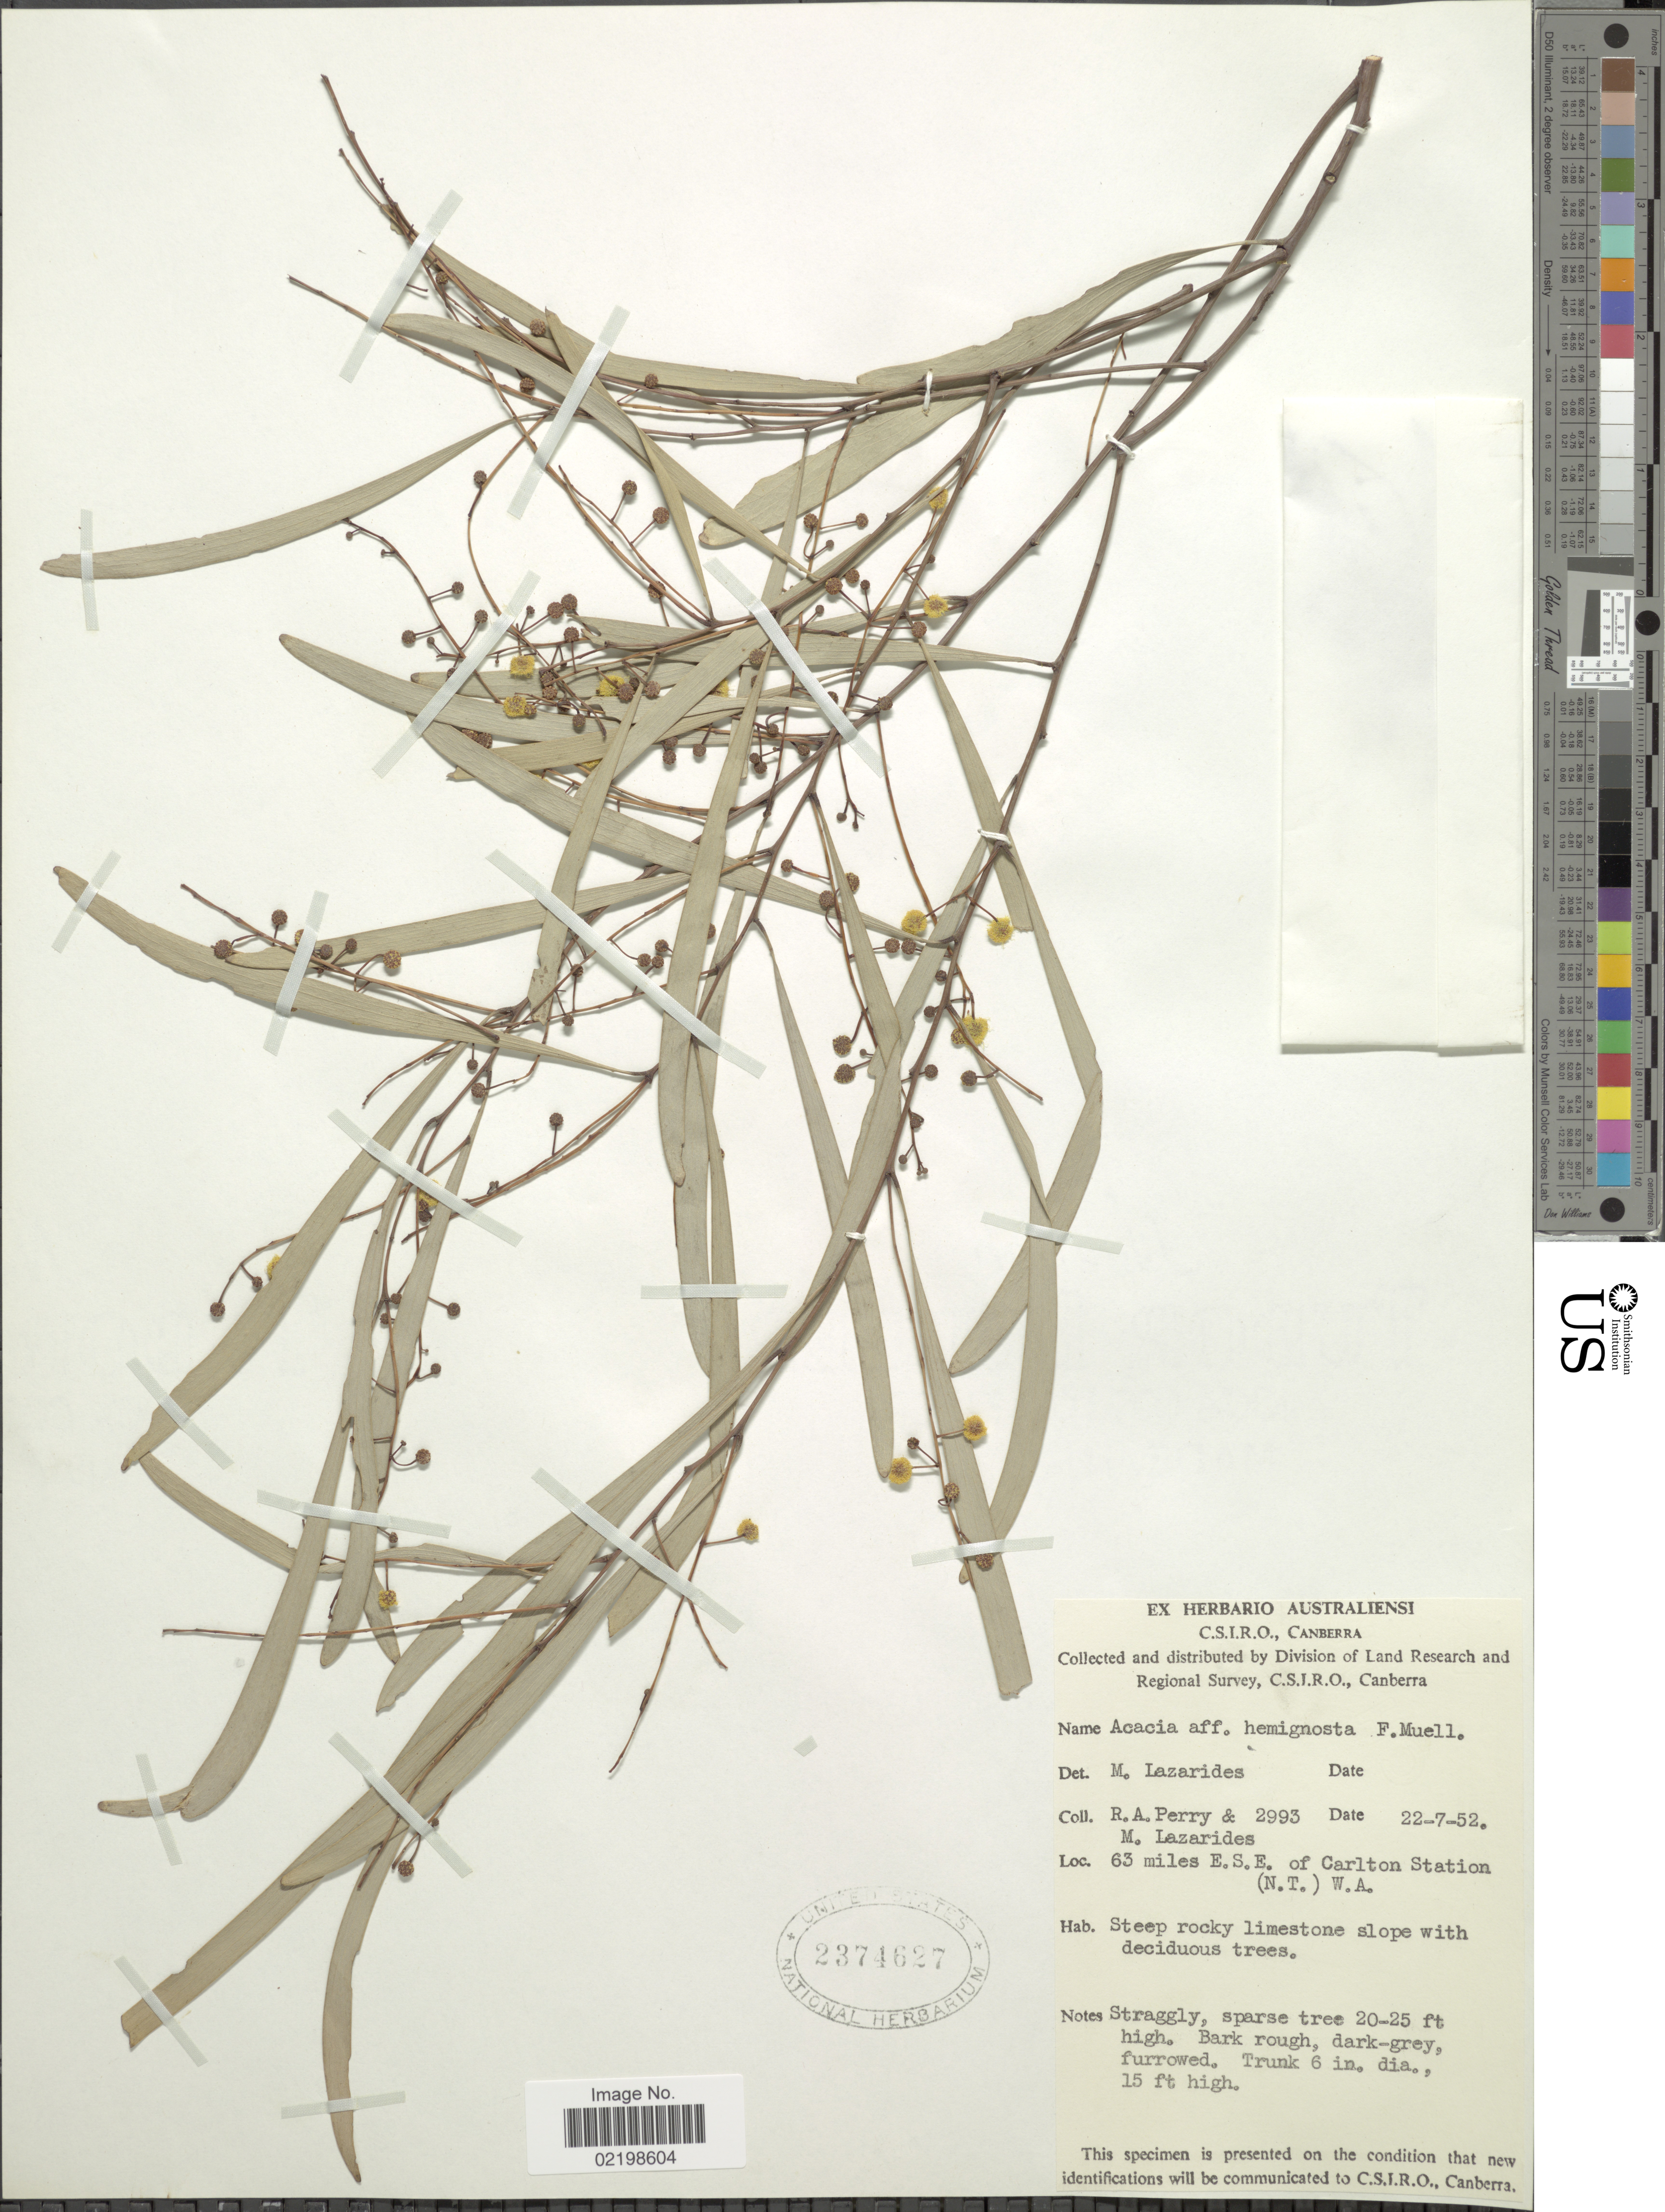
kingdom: Plantae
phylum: Tracheophyta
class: Magnoliopsida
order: Fabales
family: Fabaceae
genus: Acacia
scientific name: Acacia hemignosta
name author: F. Muell.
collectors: Perry, R. A. & M. Lazarides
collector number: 2993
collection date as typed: Transcribed d/m/y: 22/7/52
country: Australia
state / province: Western Australia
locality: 63 miles E.S.E. of Carlton Station (N.T.) W.A.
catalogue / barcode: US 2374627